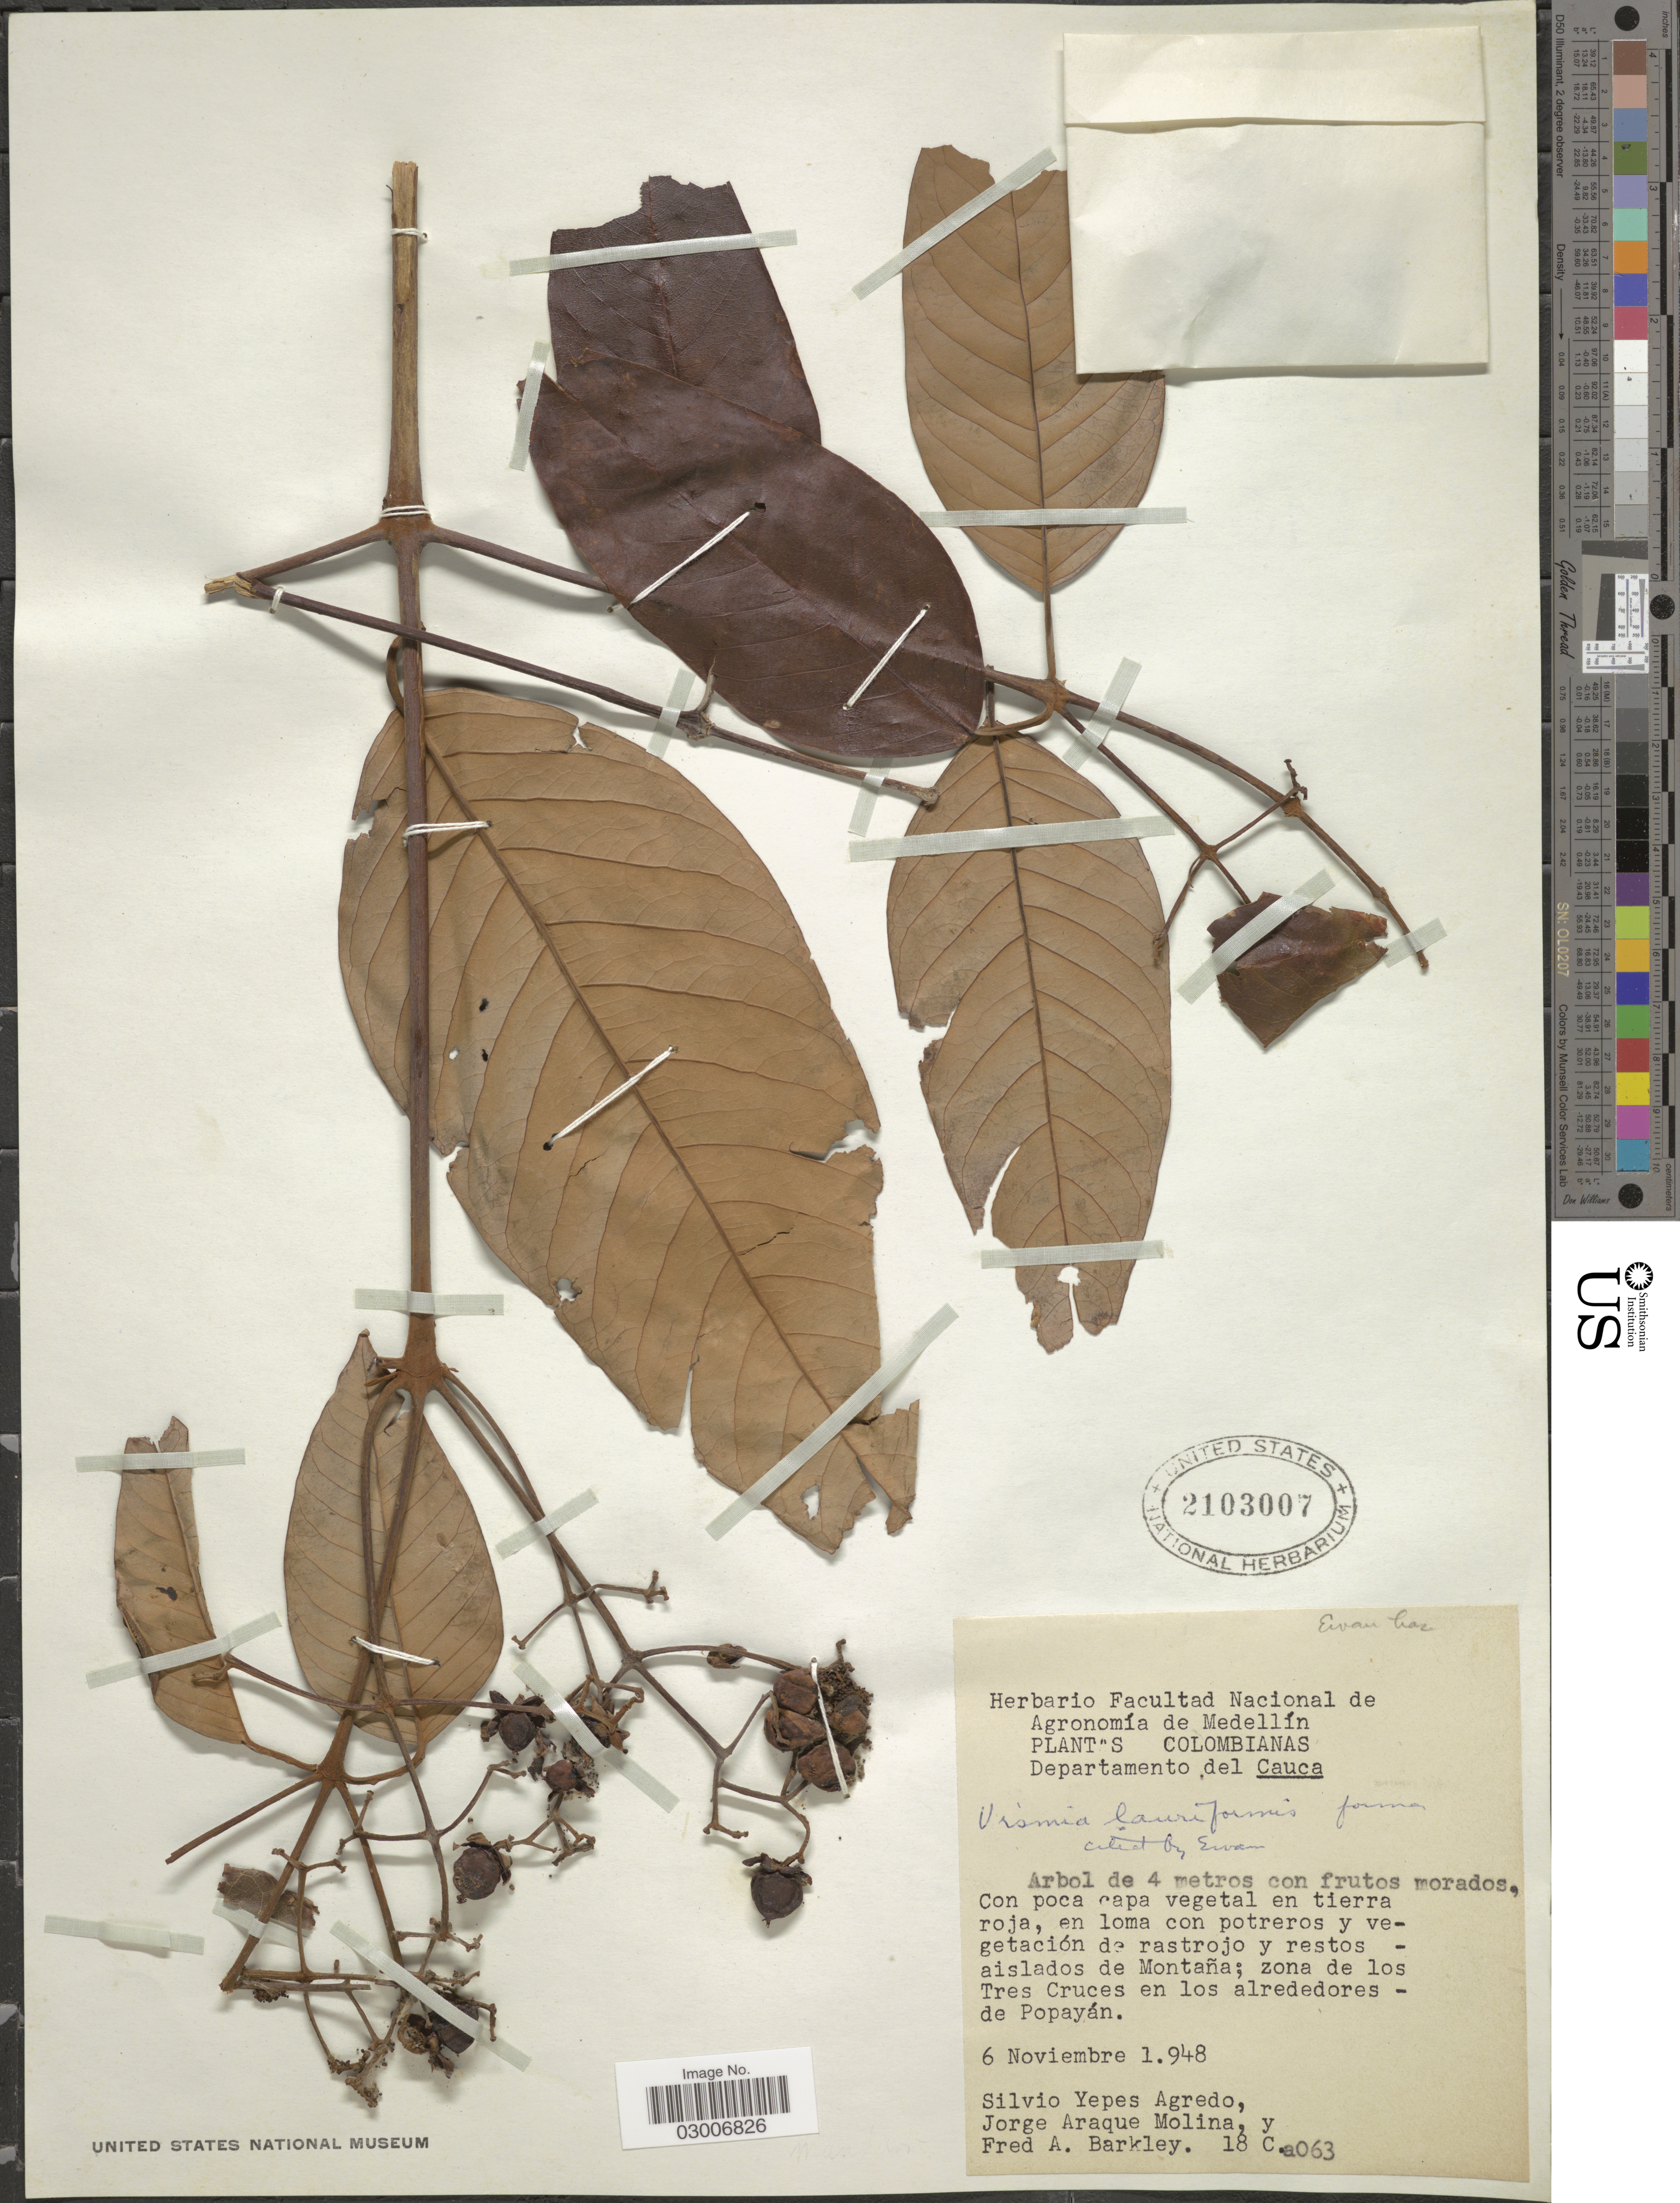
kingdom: Plantae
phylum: Tracheophyta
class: Magnoliopsida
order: Malpighiales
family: Hypericaceae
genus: Vismia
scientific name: Vismia lauriformis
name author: (Lam.) Choisy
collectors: S. Yepes-Agredo, J. A. Molina & F. A. Barkley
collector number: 18Ca063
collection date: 1948-11-06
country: Colombia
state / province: Cauca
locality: Departamento del Cauca, zona de los Tres Cruces en los alrededores - de Popayán.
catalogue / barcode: US 2103007